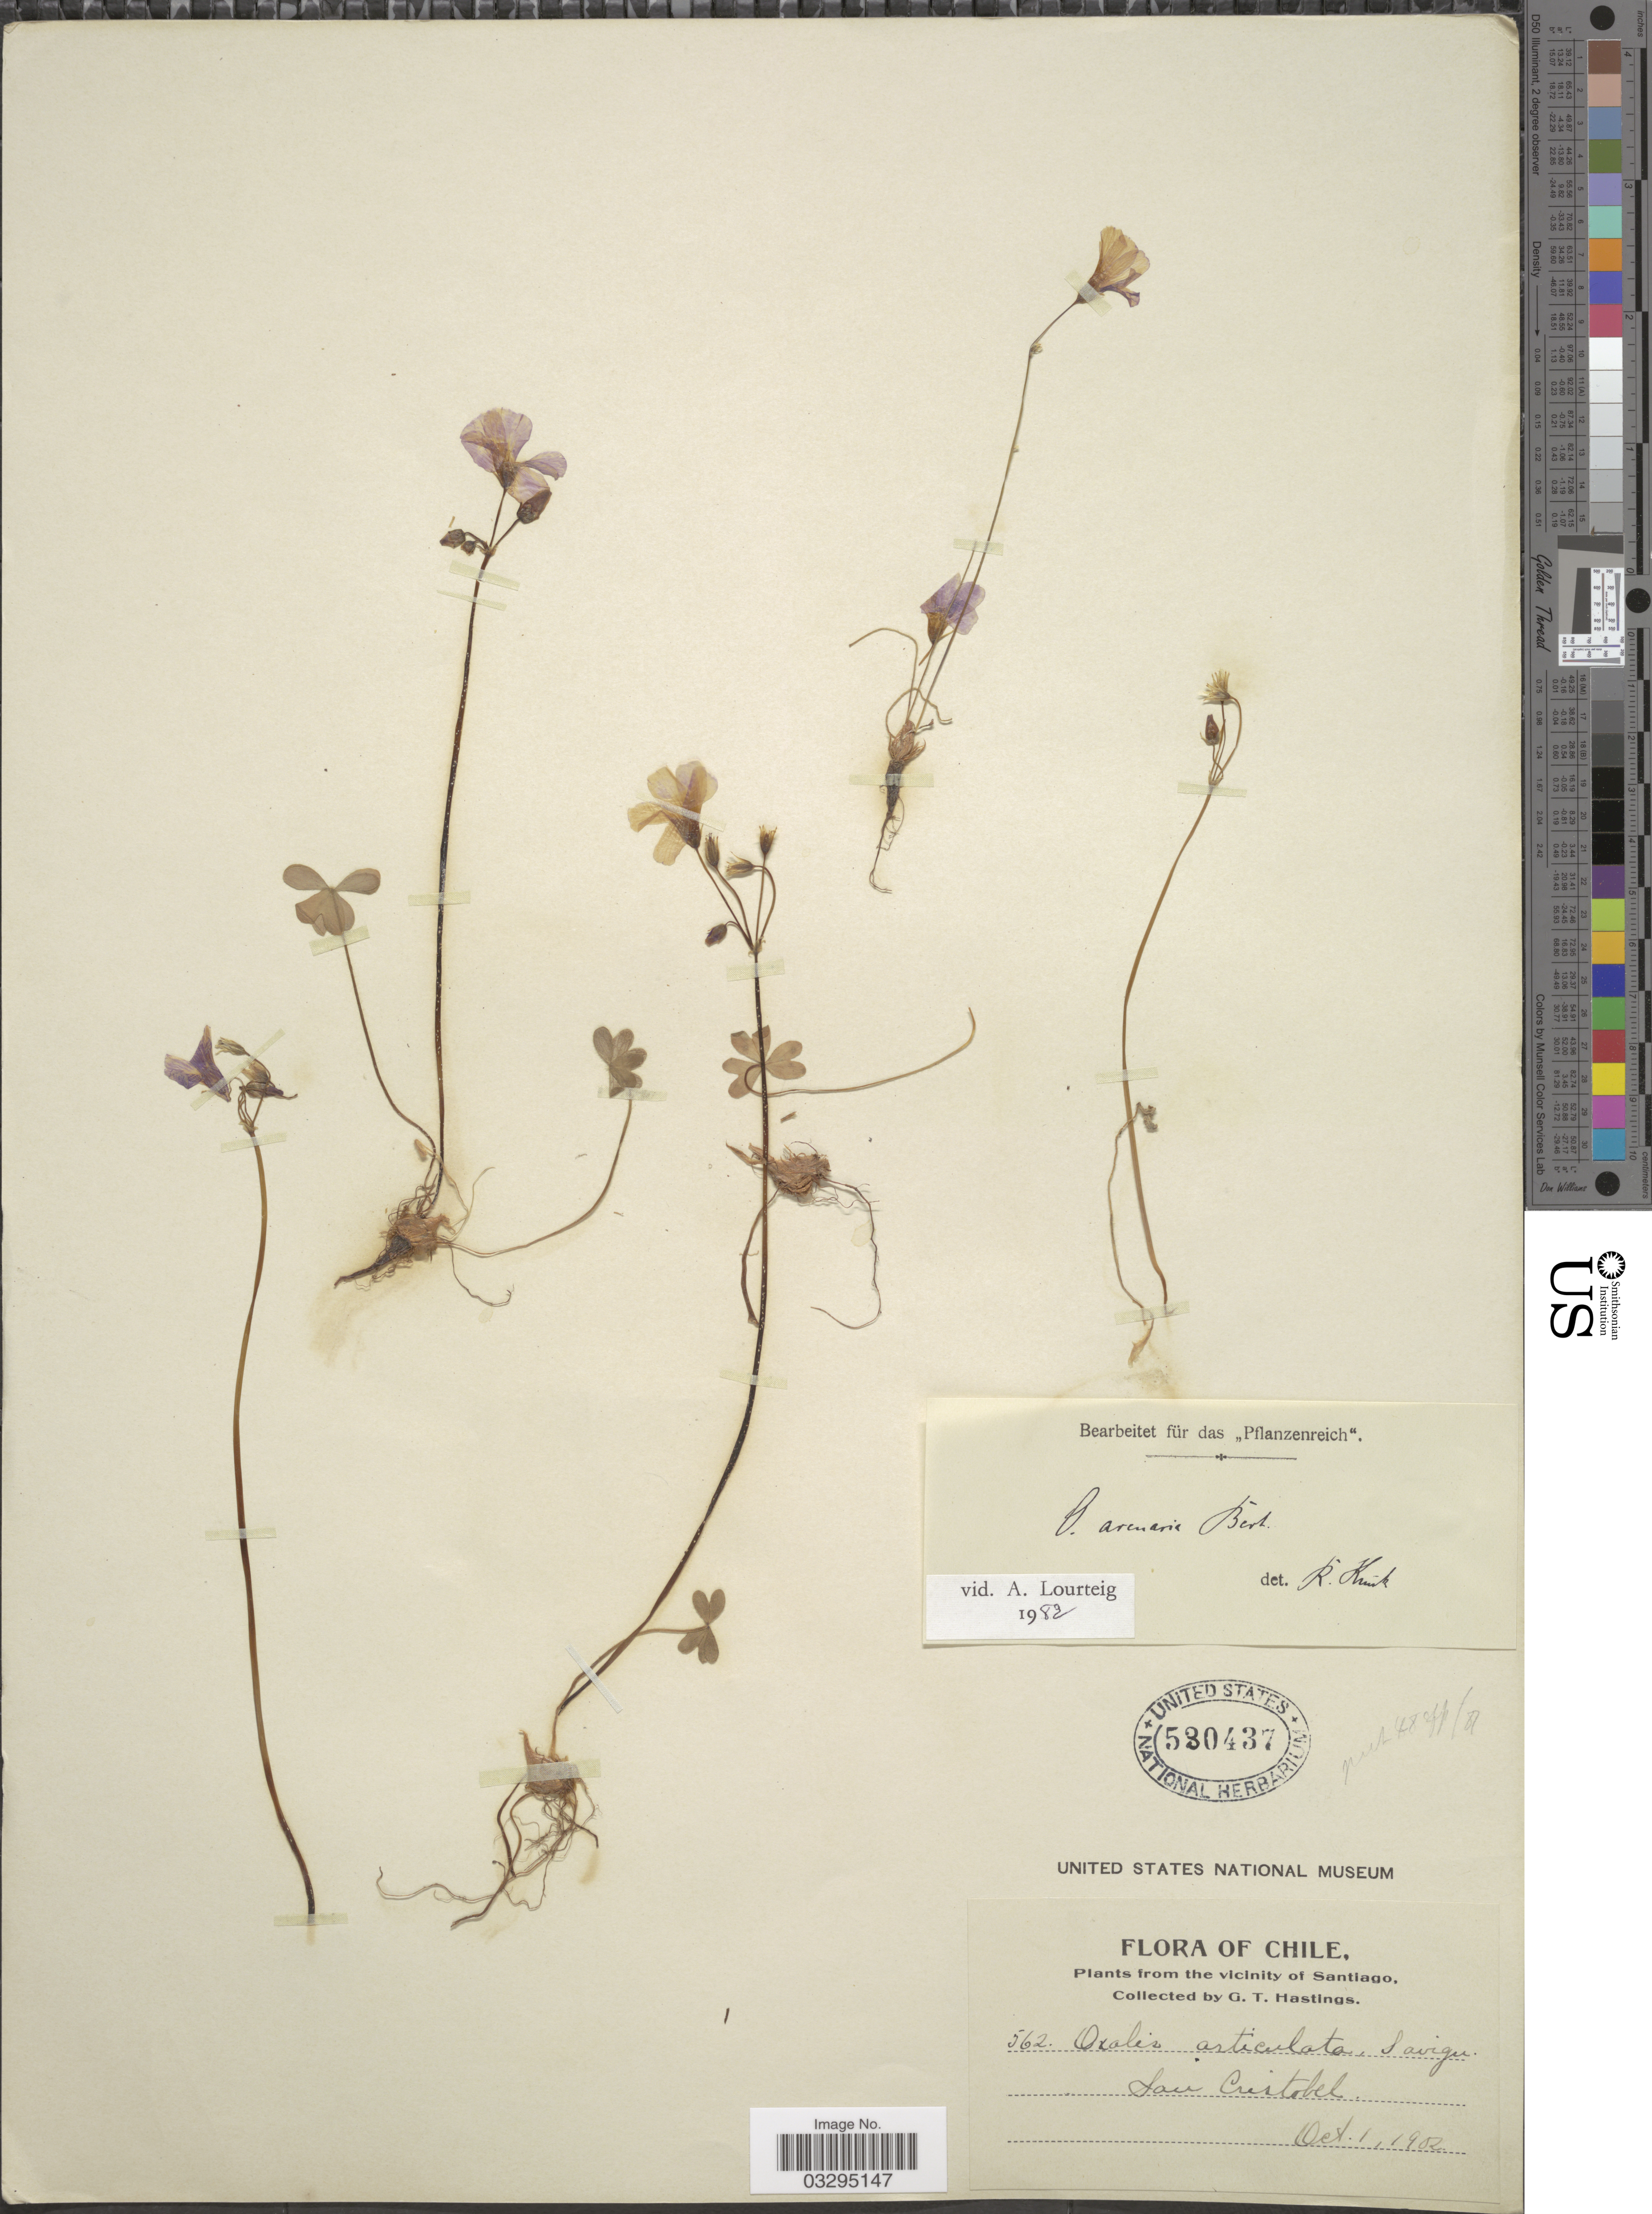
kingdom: Plantae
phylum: Tracheophyta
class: Magnoliopsida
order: Oxalidales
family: Oxalidaceae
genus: Oxalis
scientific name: Oxalis arenaria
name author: Bertero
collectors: G. Hastings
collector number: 562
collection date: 1902-10-01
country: Chile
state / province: Región Metropolitana (RM)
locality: Vicinity of Santiago. San Cristobal.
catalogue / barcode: US 530437